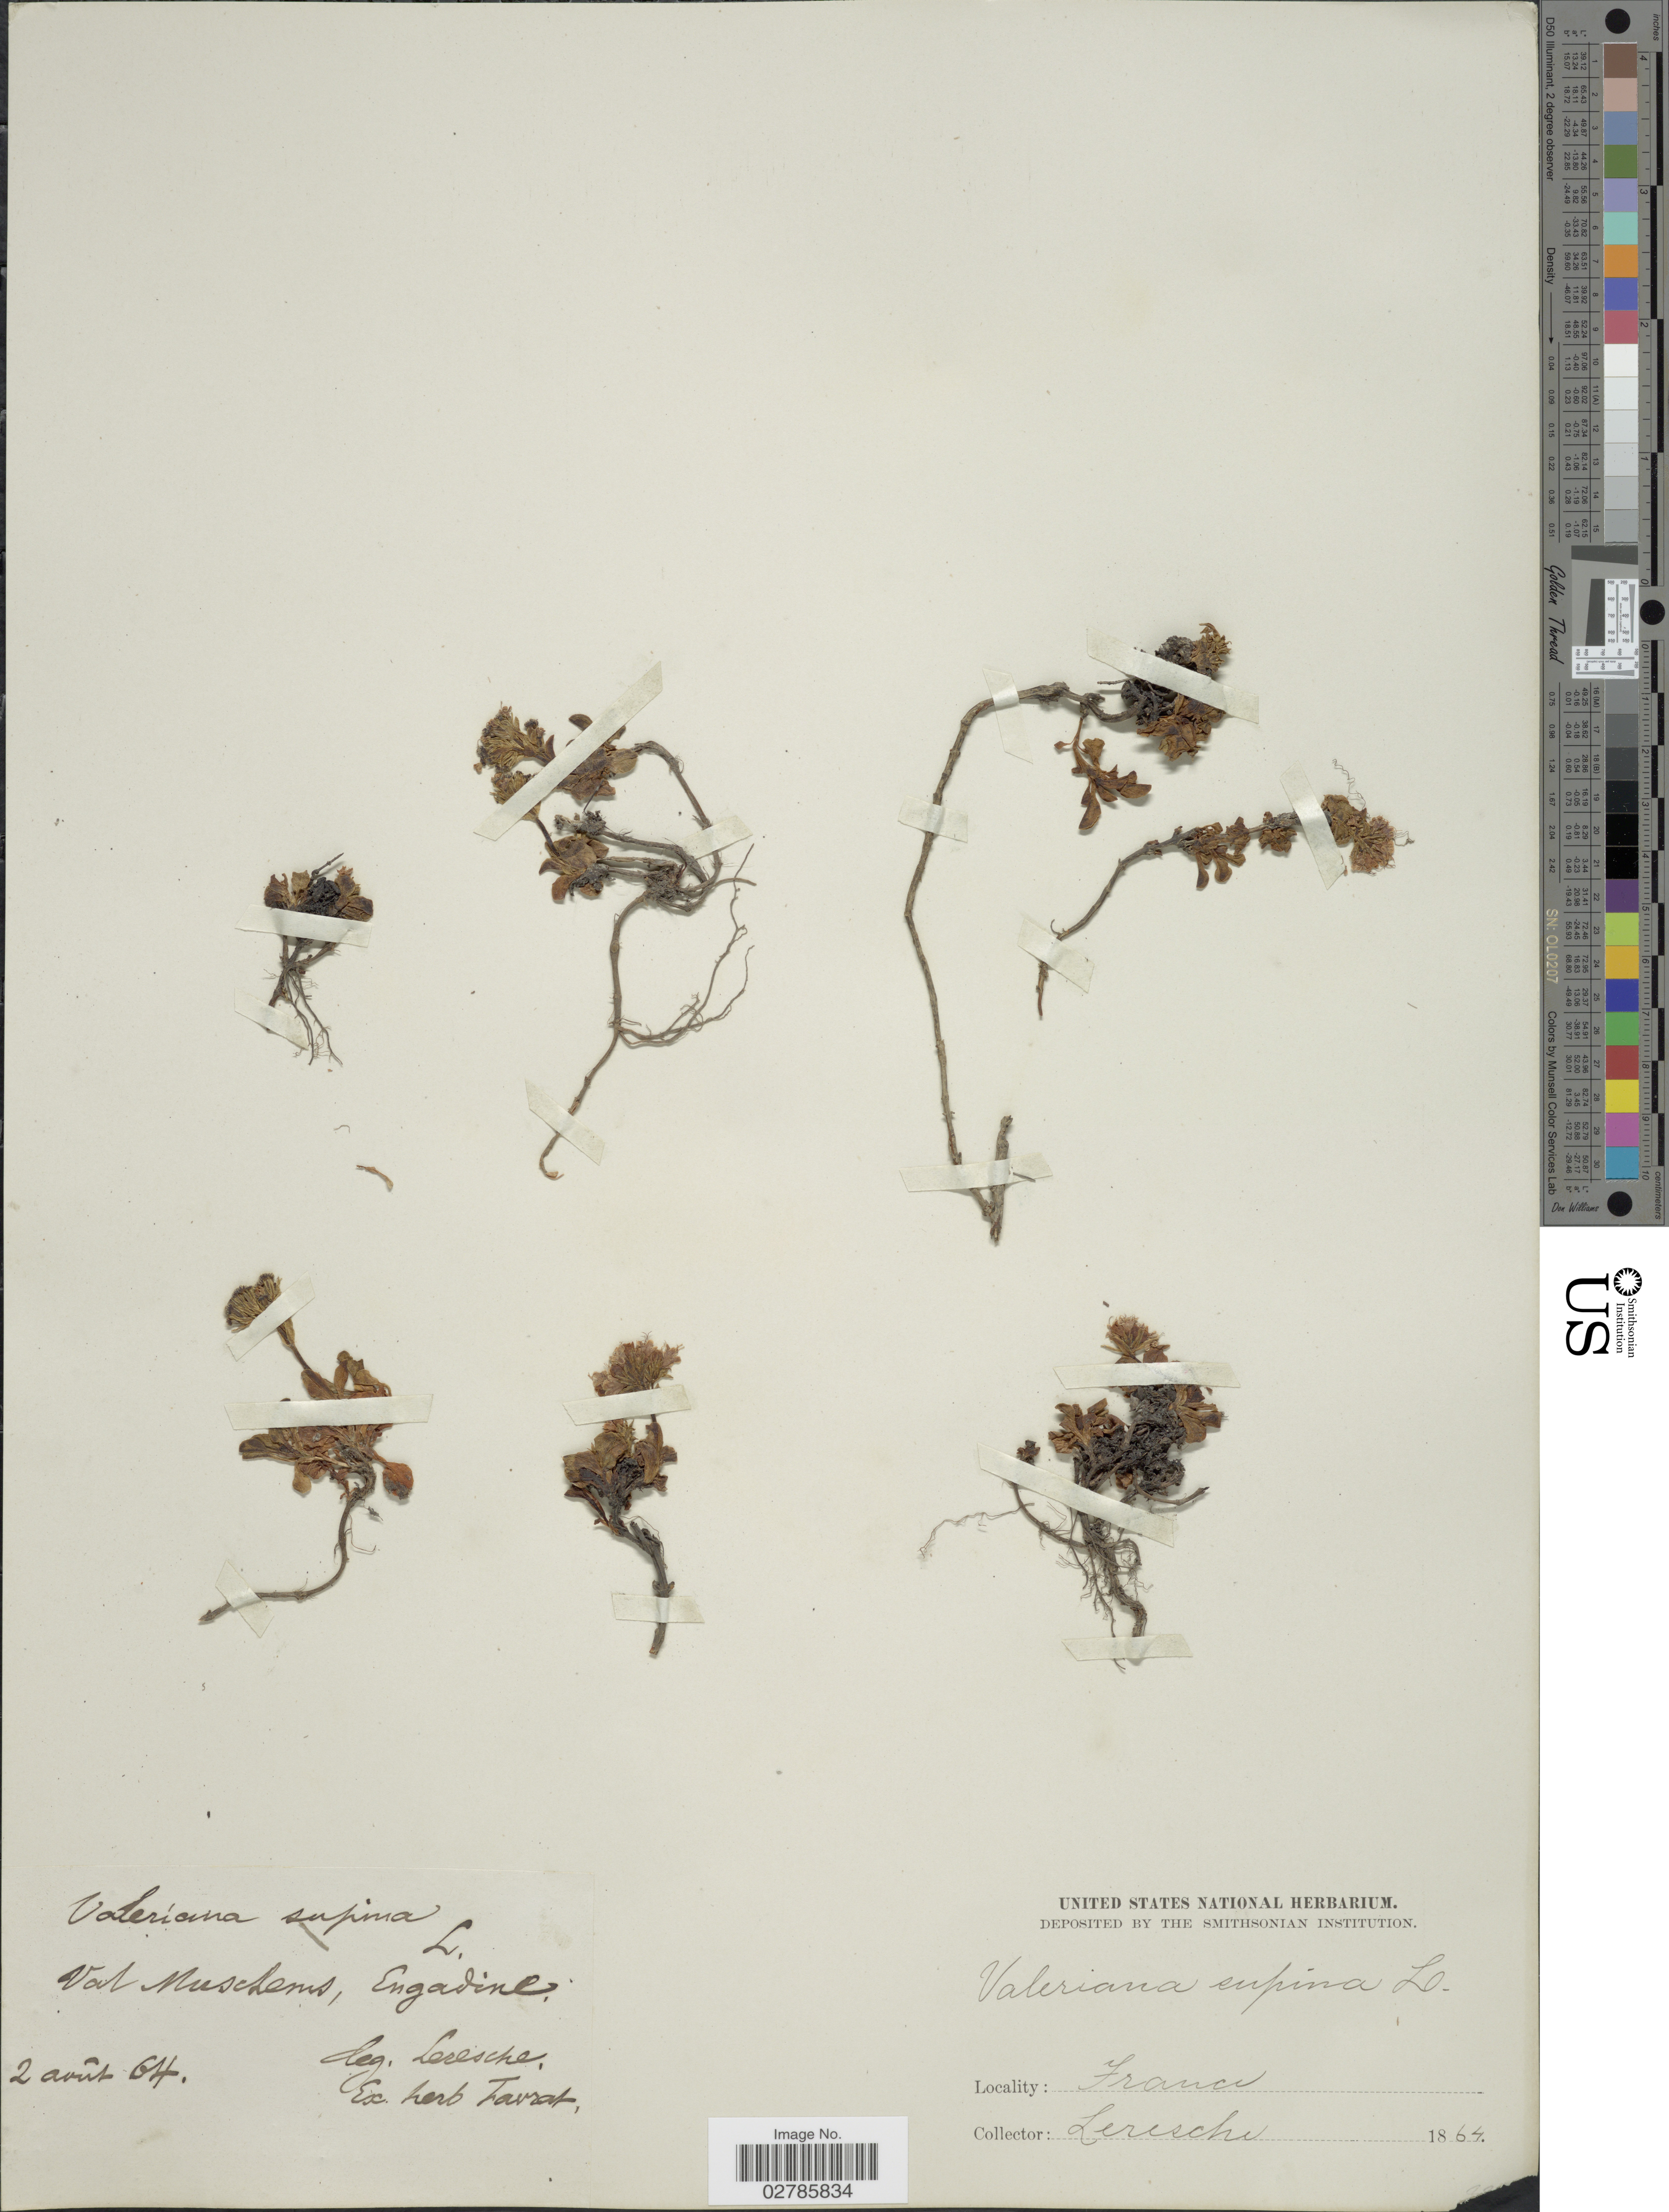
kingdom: Plantae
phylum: Tracheophyta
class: Magnoliopsida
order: Dipsacales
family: Caprifoliaceae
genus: Valeriana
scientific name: Valeriana supina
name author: Ard.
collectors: Leresche, --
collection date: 1864-08-02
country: France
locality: Val Muschenis, Engadine.